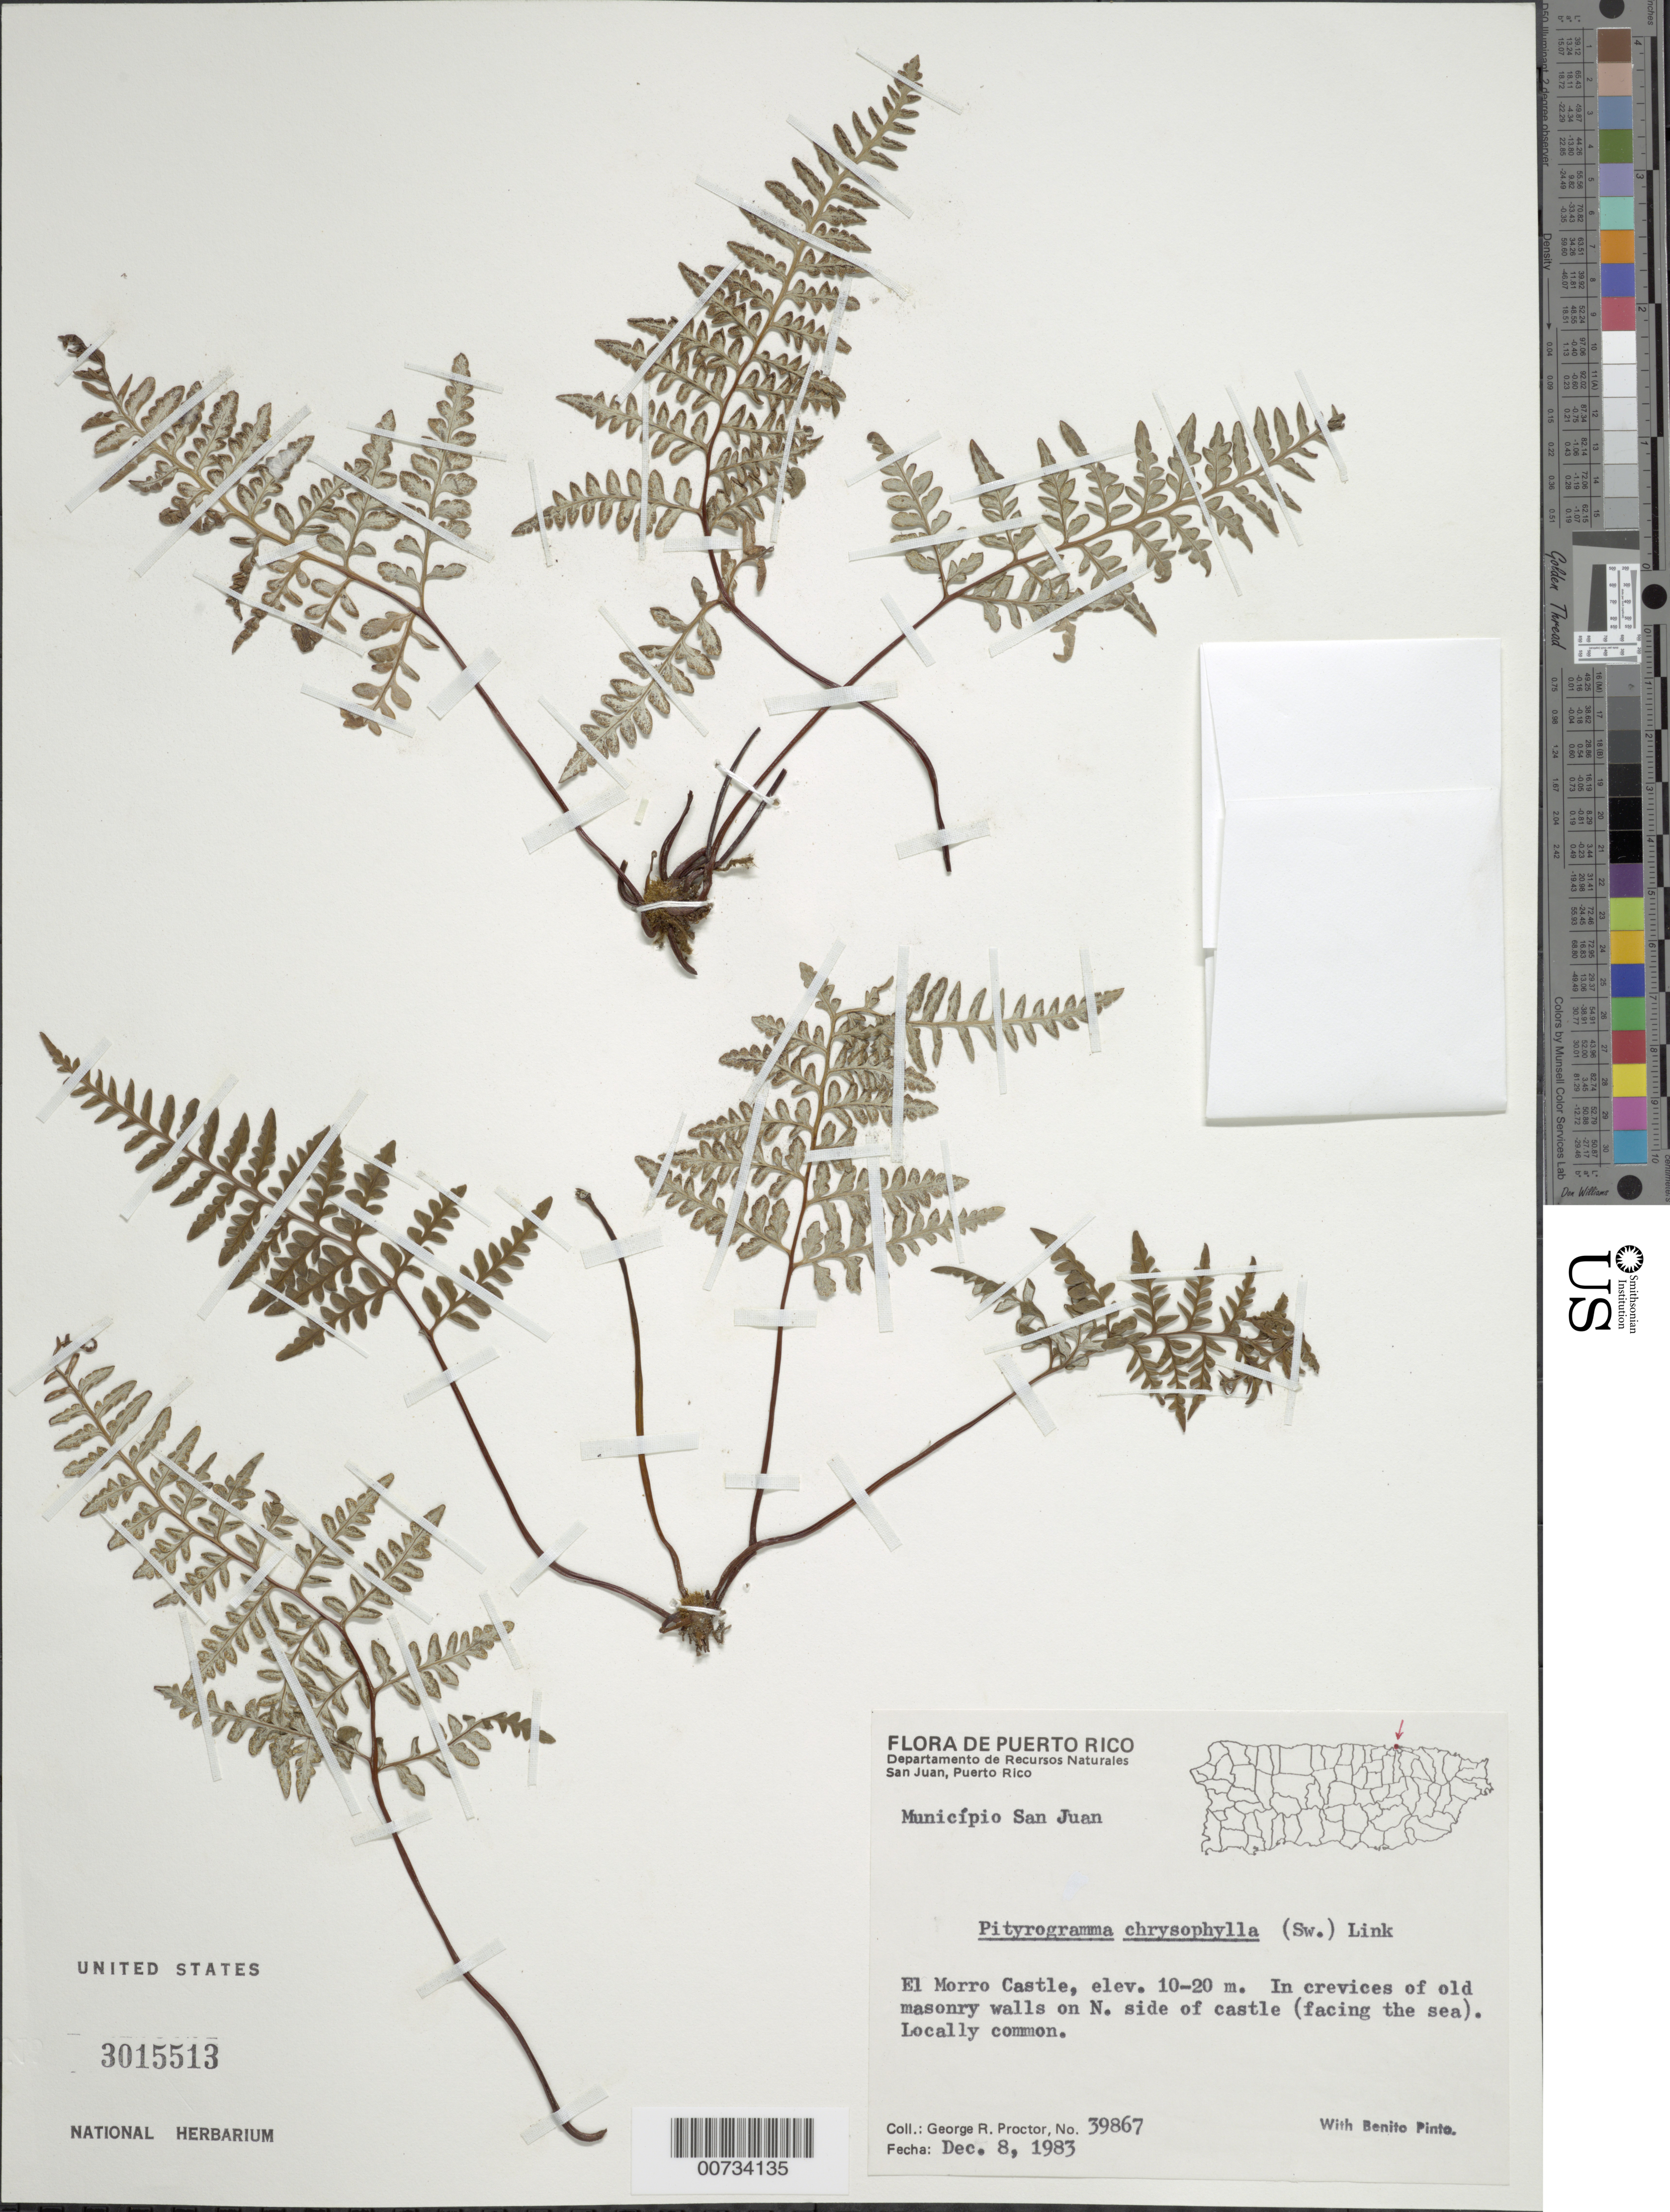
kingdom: Plantae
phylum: Tracheophyta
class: Polypodiopsida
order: Polypodiales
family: Pteridaceae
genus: Pityrogramma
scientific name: Pityrogramma chrysophylla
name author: (Sw.) Link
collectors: G. R. Proctor & B. Pinto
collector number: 39867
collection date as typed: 08 Dec 1983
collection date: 1983-12-08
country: Puerto Rico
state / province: San Juan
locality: San Juan, El Morro Castle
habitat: In crevices of old masonry walls on N side of castle (facing the sea)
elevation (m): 10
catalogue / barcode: US 3015513